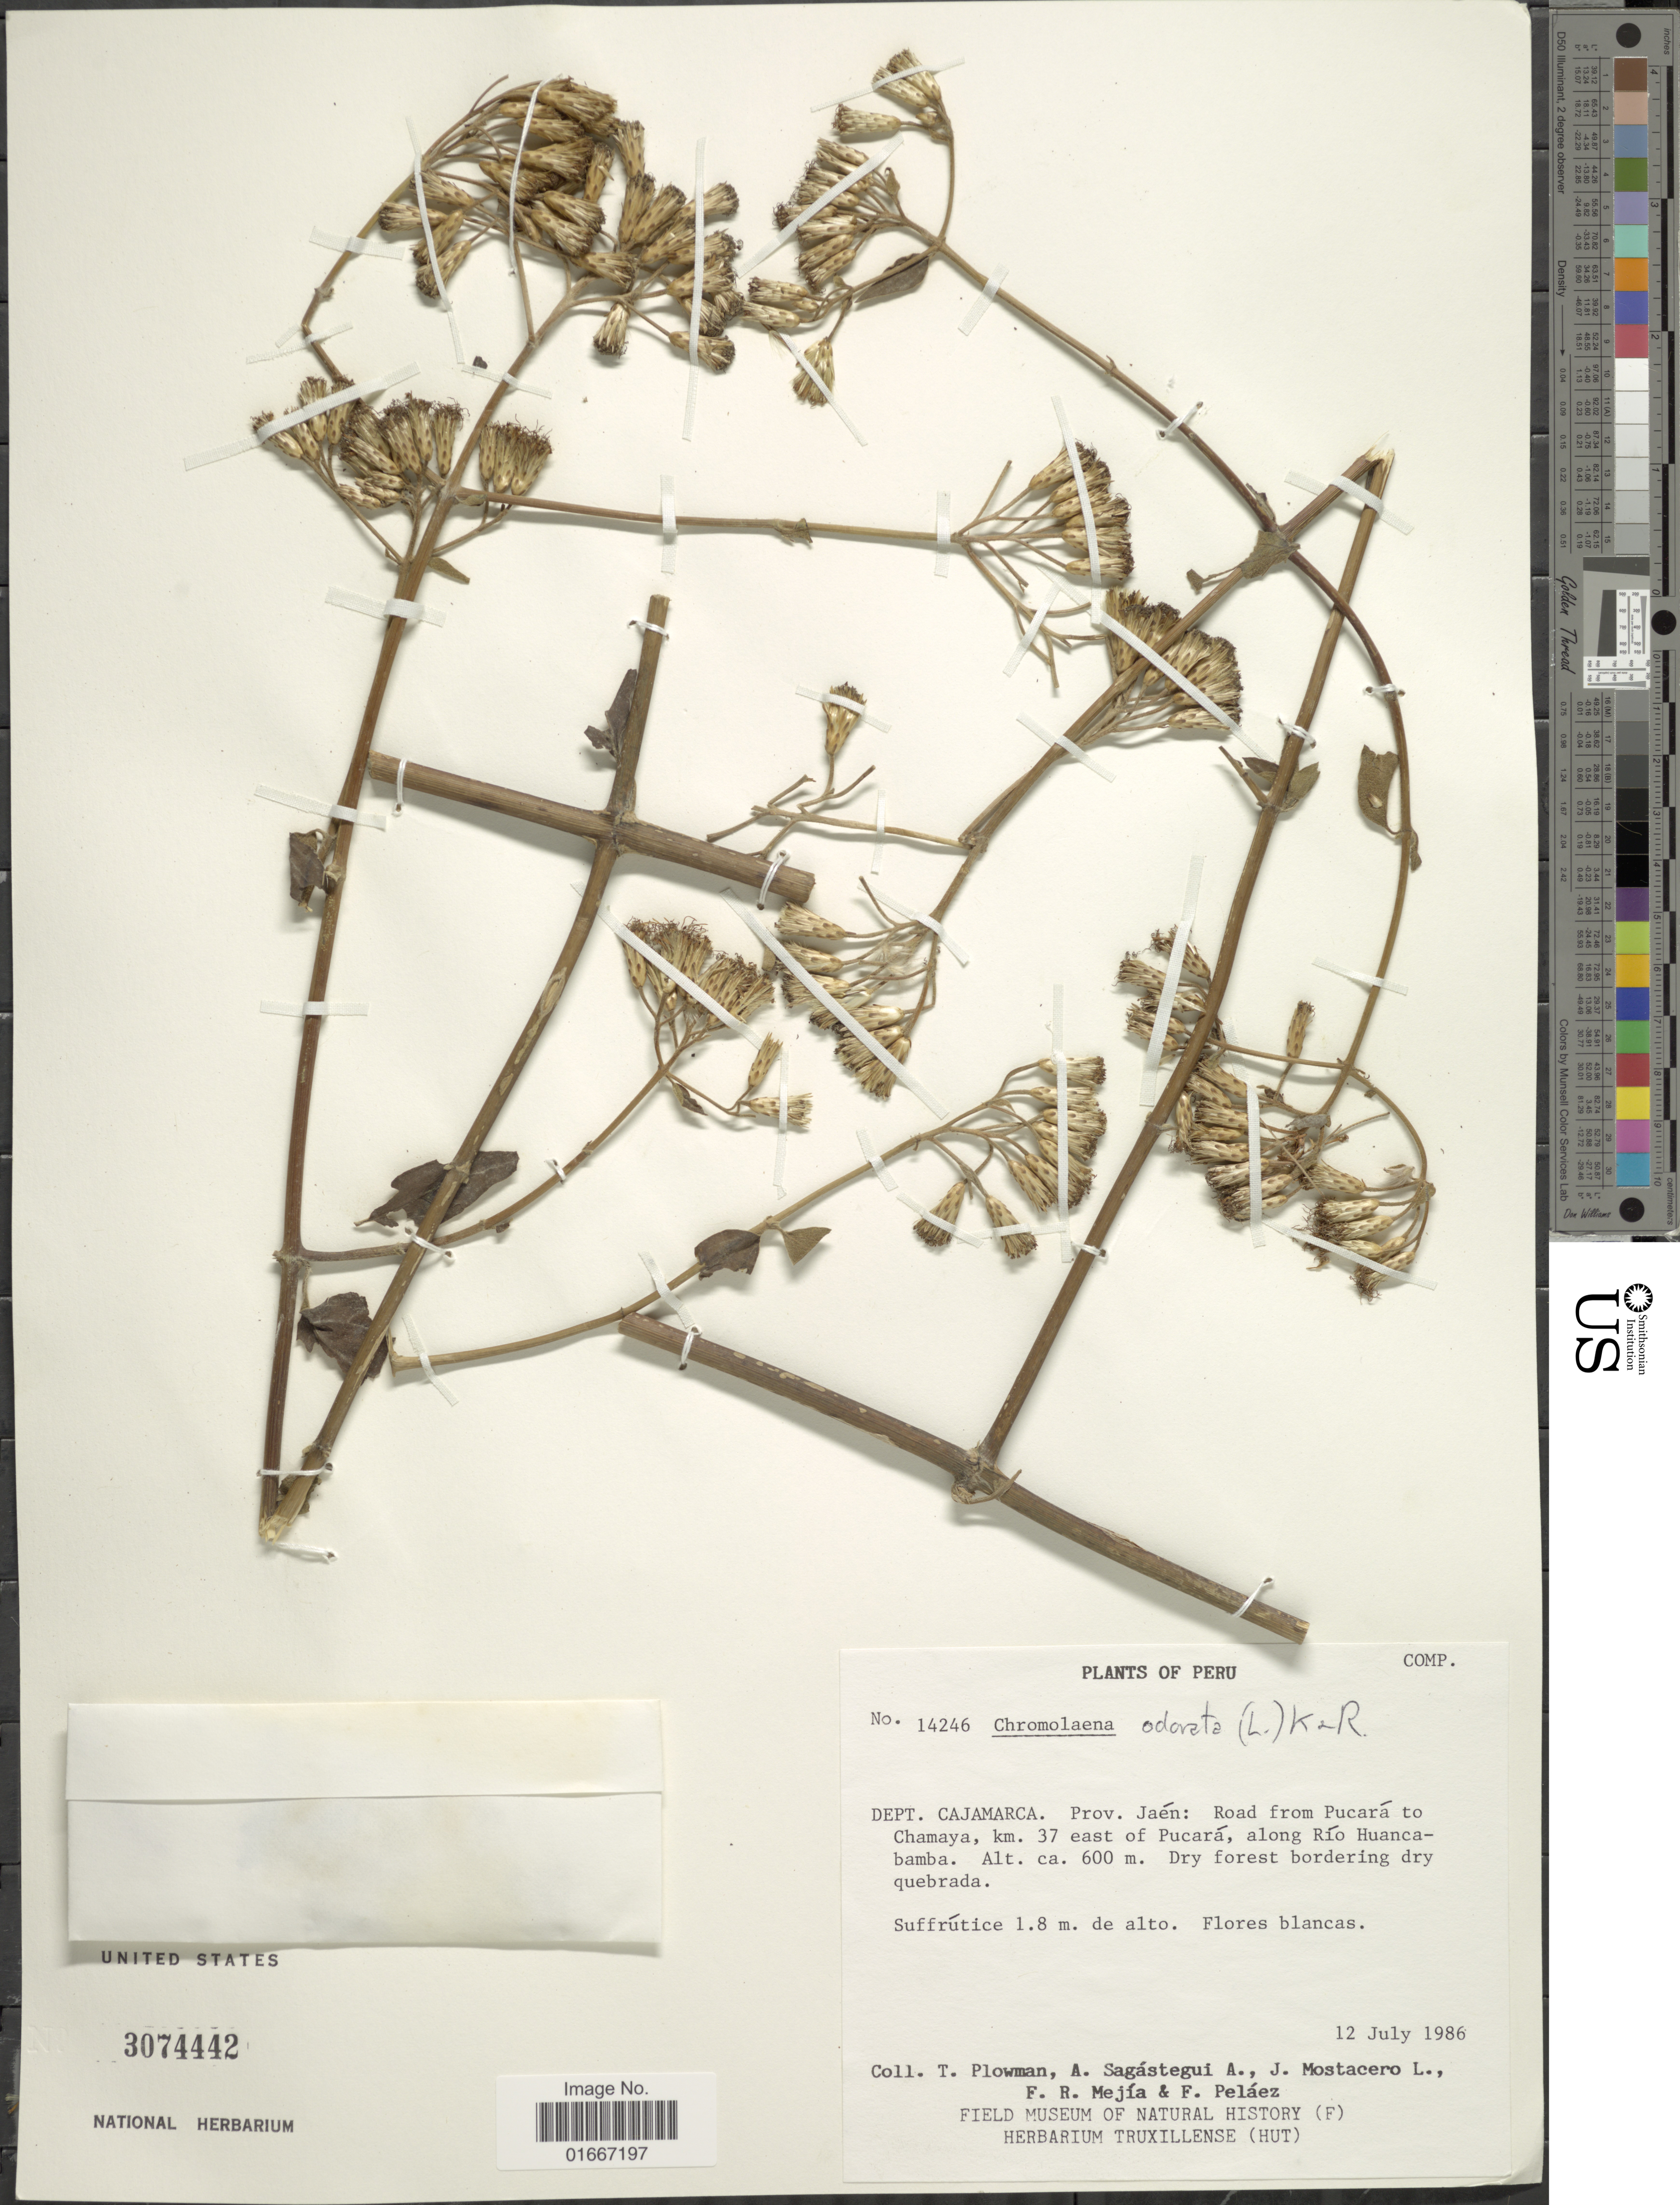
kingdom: Plantae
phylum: Tracheophyta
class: Magnoliopsida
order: Asterales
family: Asteraceae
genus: Chromolaena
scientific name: Chromolaena odorata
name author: (L.) R.M. King & H. Rob.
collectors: T. Plowman, A. Sagástegui A., J. Mostacero L., F. R. Mejia & F. Pelaez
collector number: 14246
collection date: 1986-07-12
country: Peru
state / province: Cajamarca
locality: Prov. Jaen: Road from Pucara to Chamaya, km. 37 east of Pucara, long Rio Huancabamba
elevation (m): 600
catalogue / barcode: US 3074442